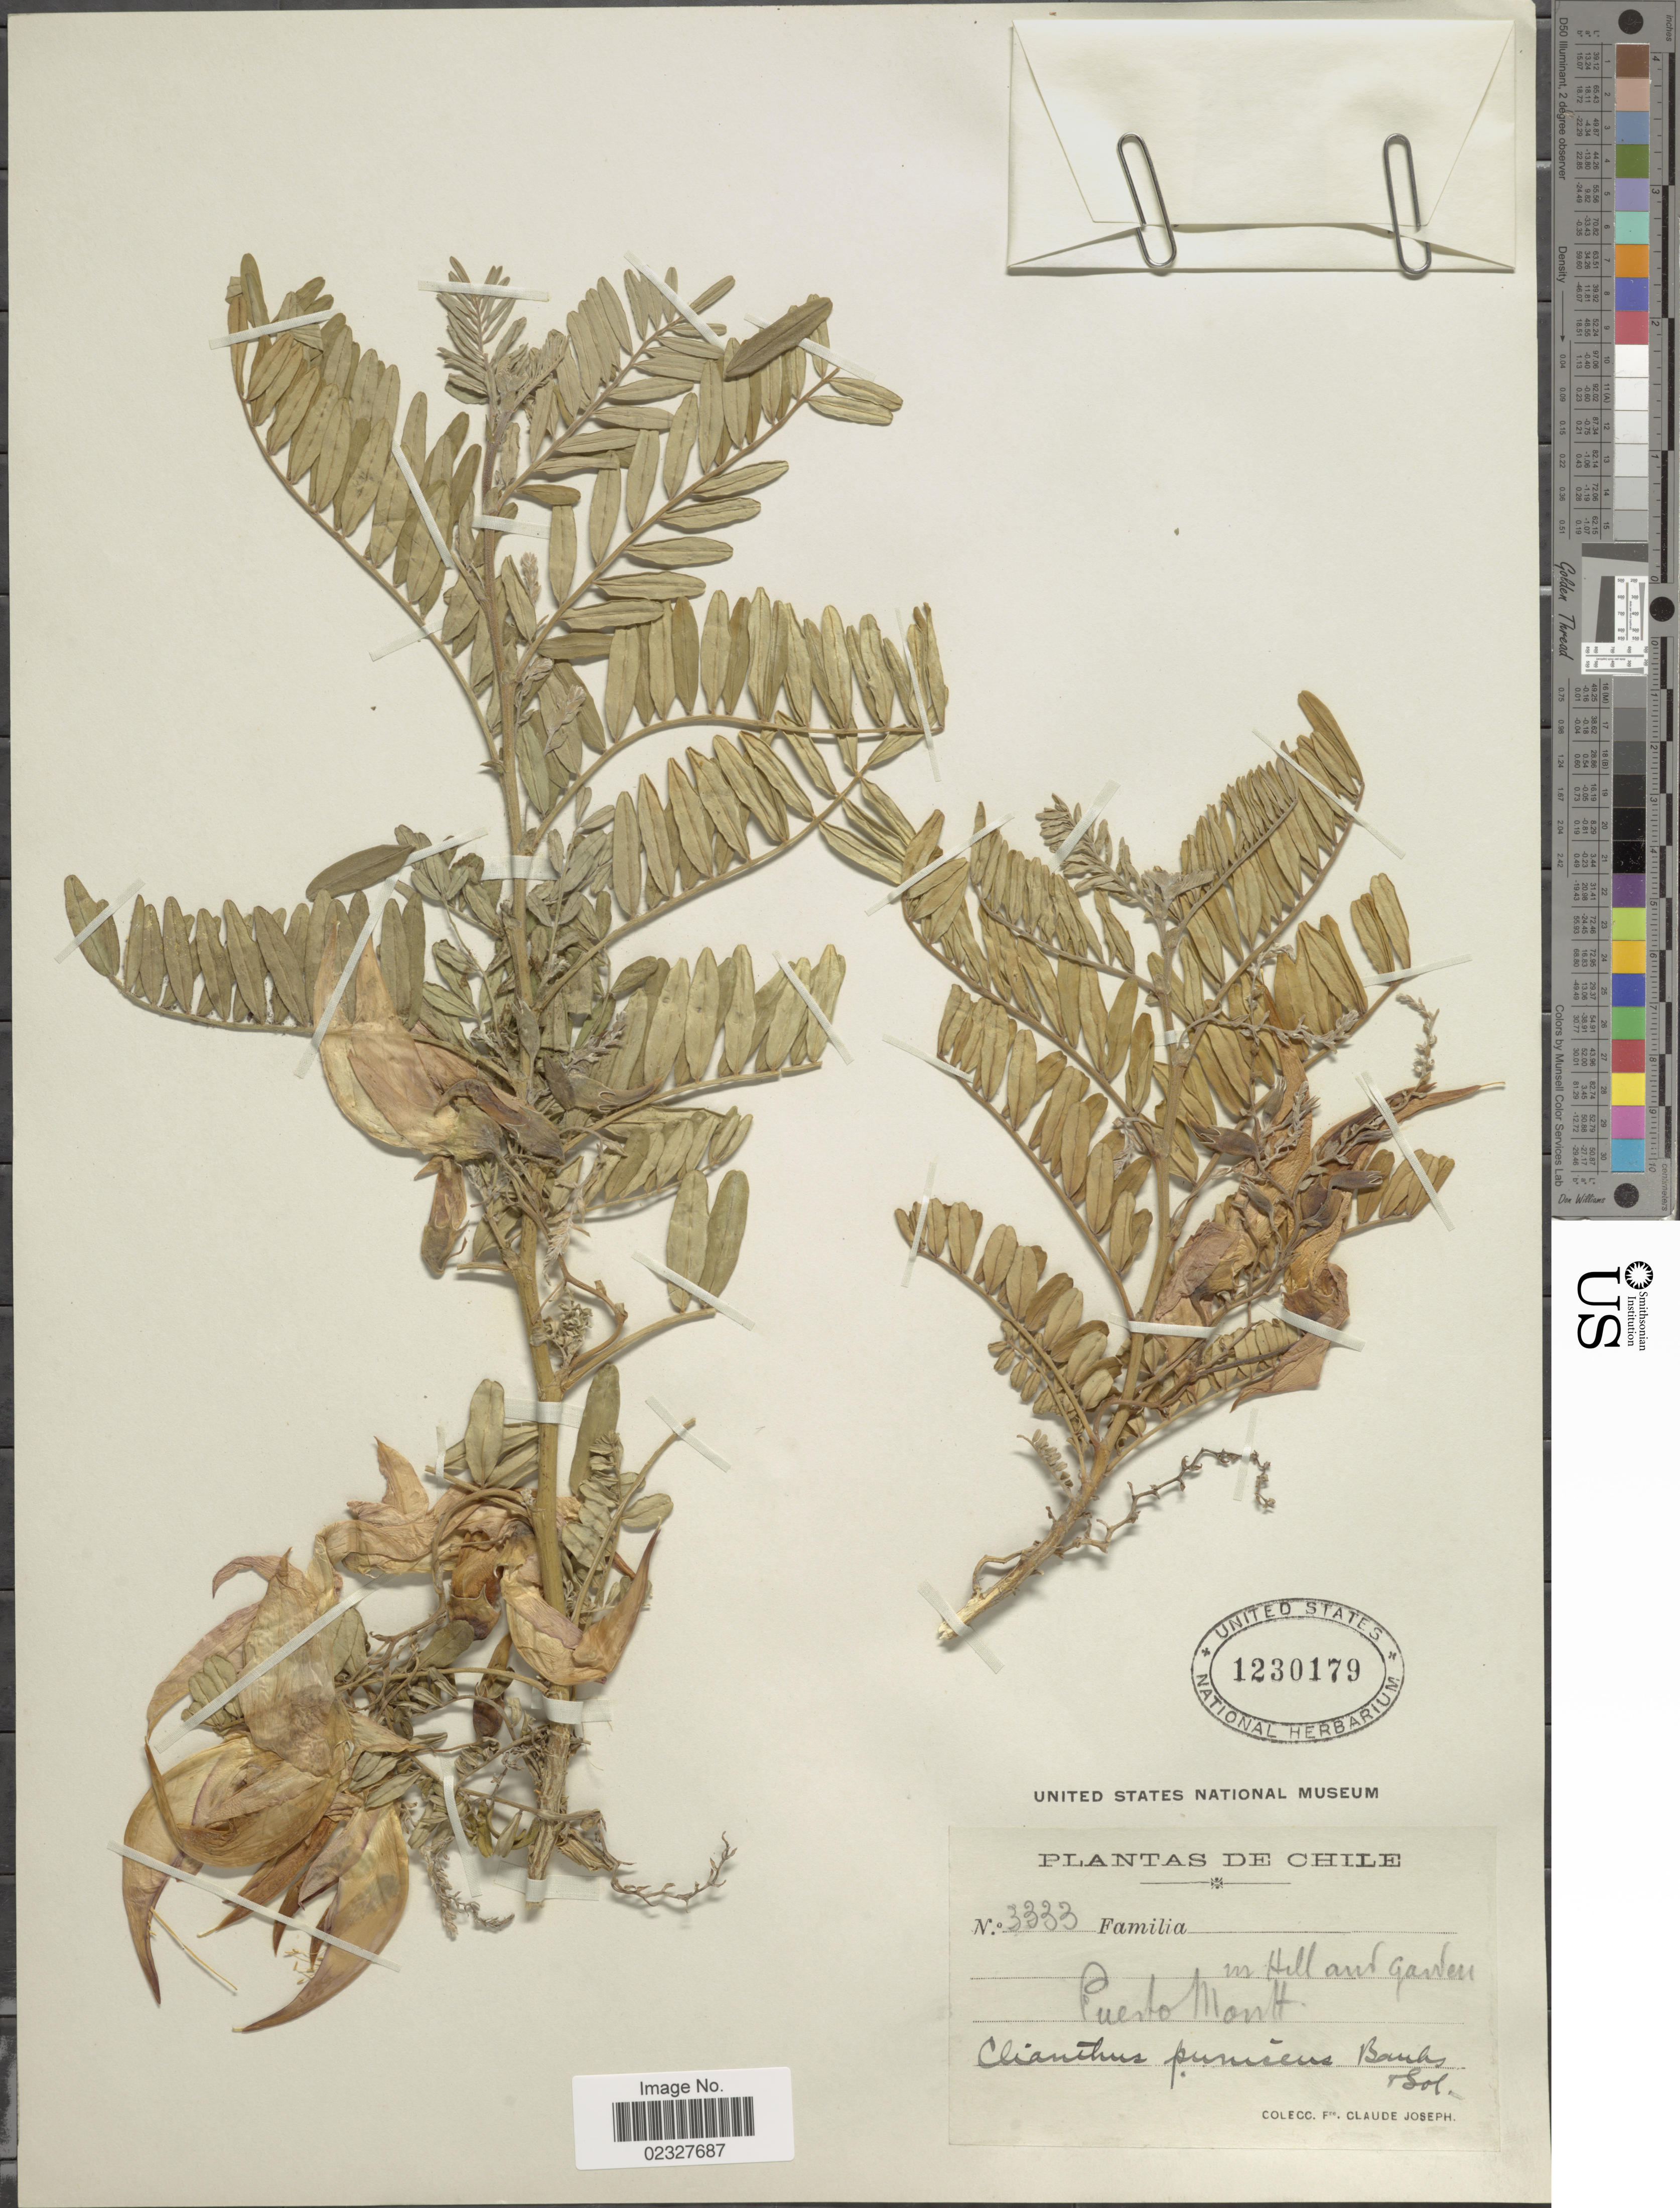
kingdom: Plantae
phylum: Tracheophyta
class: Magnoliopsida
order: Fabales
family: Fabaceae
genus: Clianthus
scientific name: Clianthus puniceus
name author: (G. Don) Sol. & Lindl.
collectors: Frere Claude Joseph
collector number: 3333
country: Chile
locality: Puerto Montt.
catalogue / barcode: US 1230179